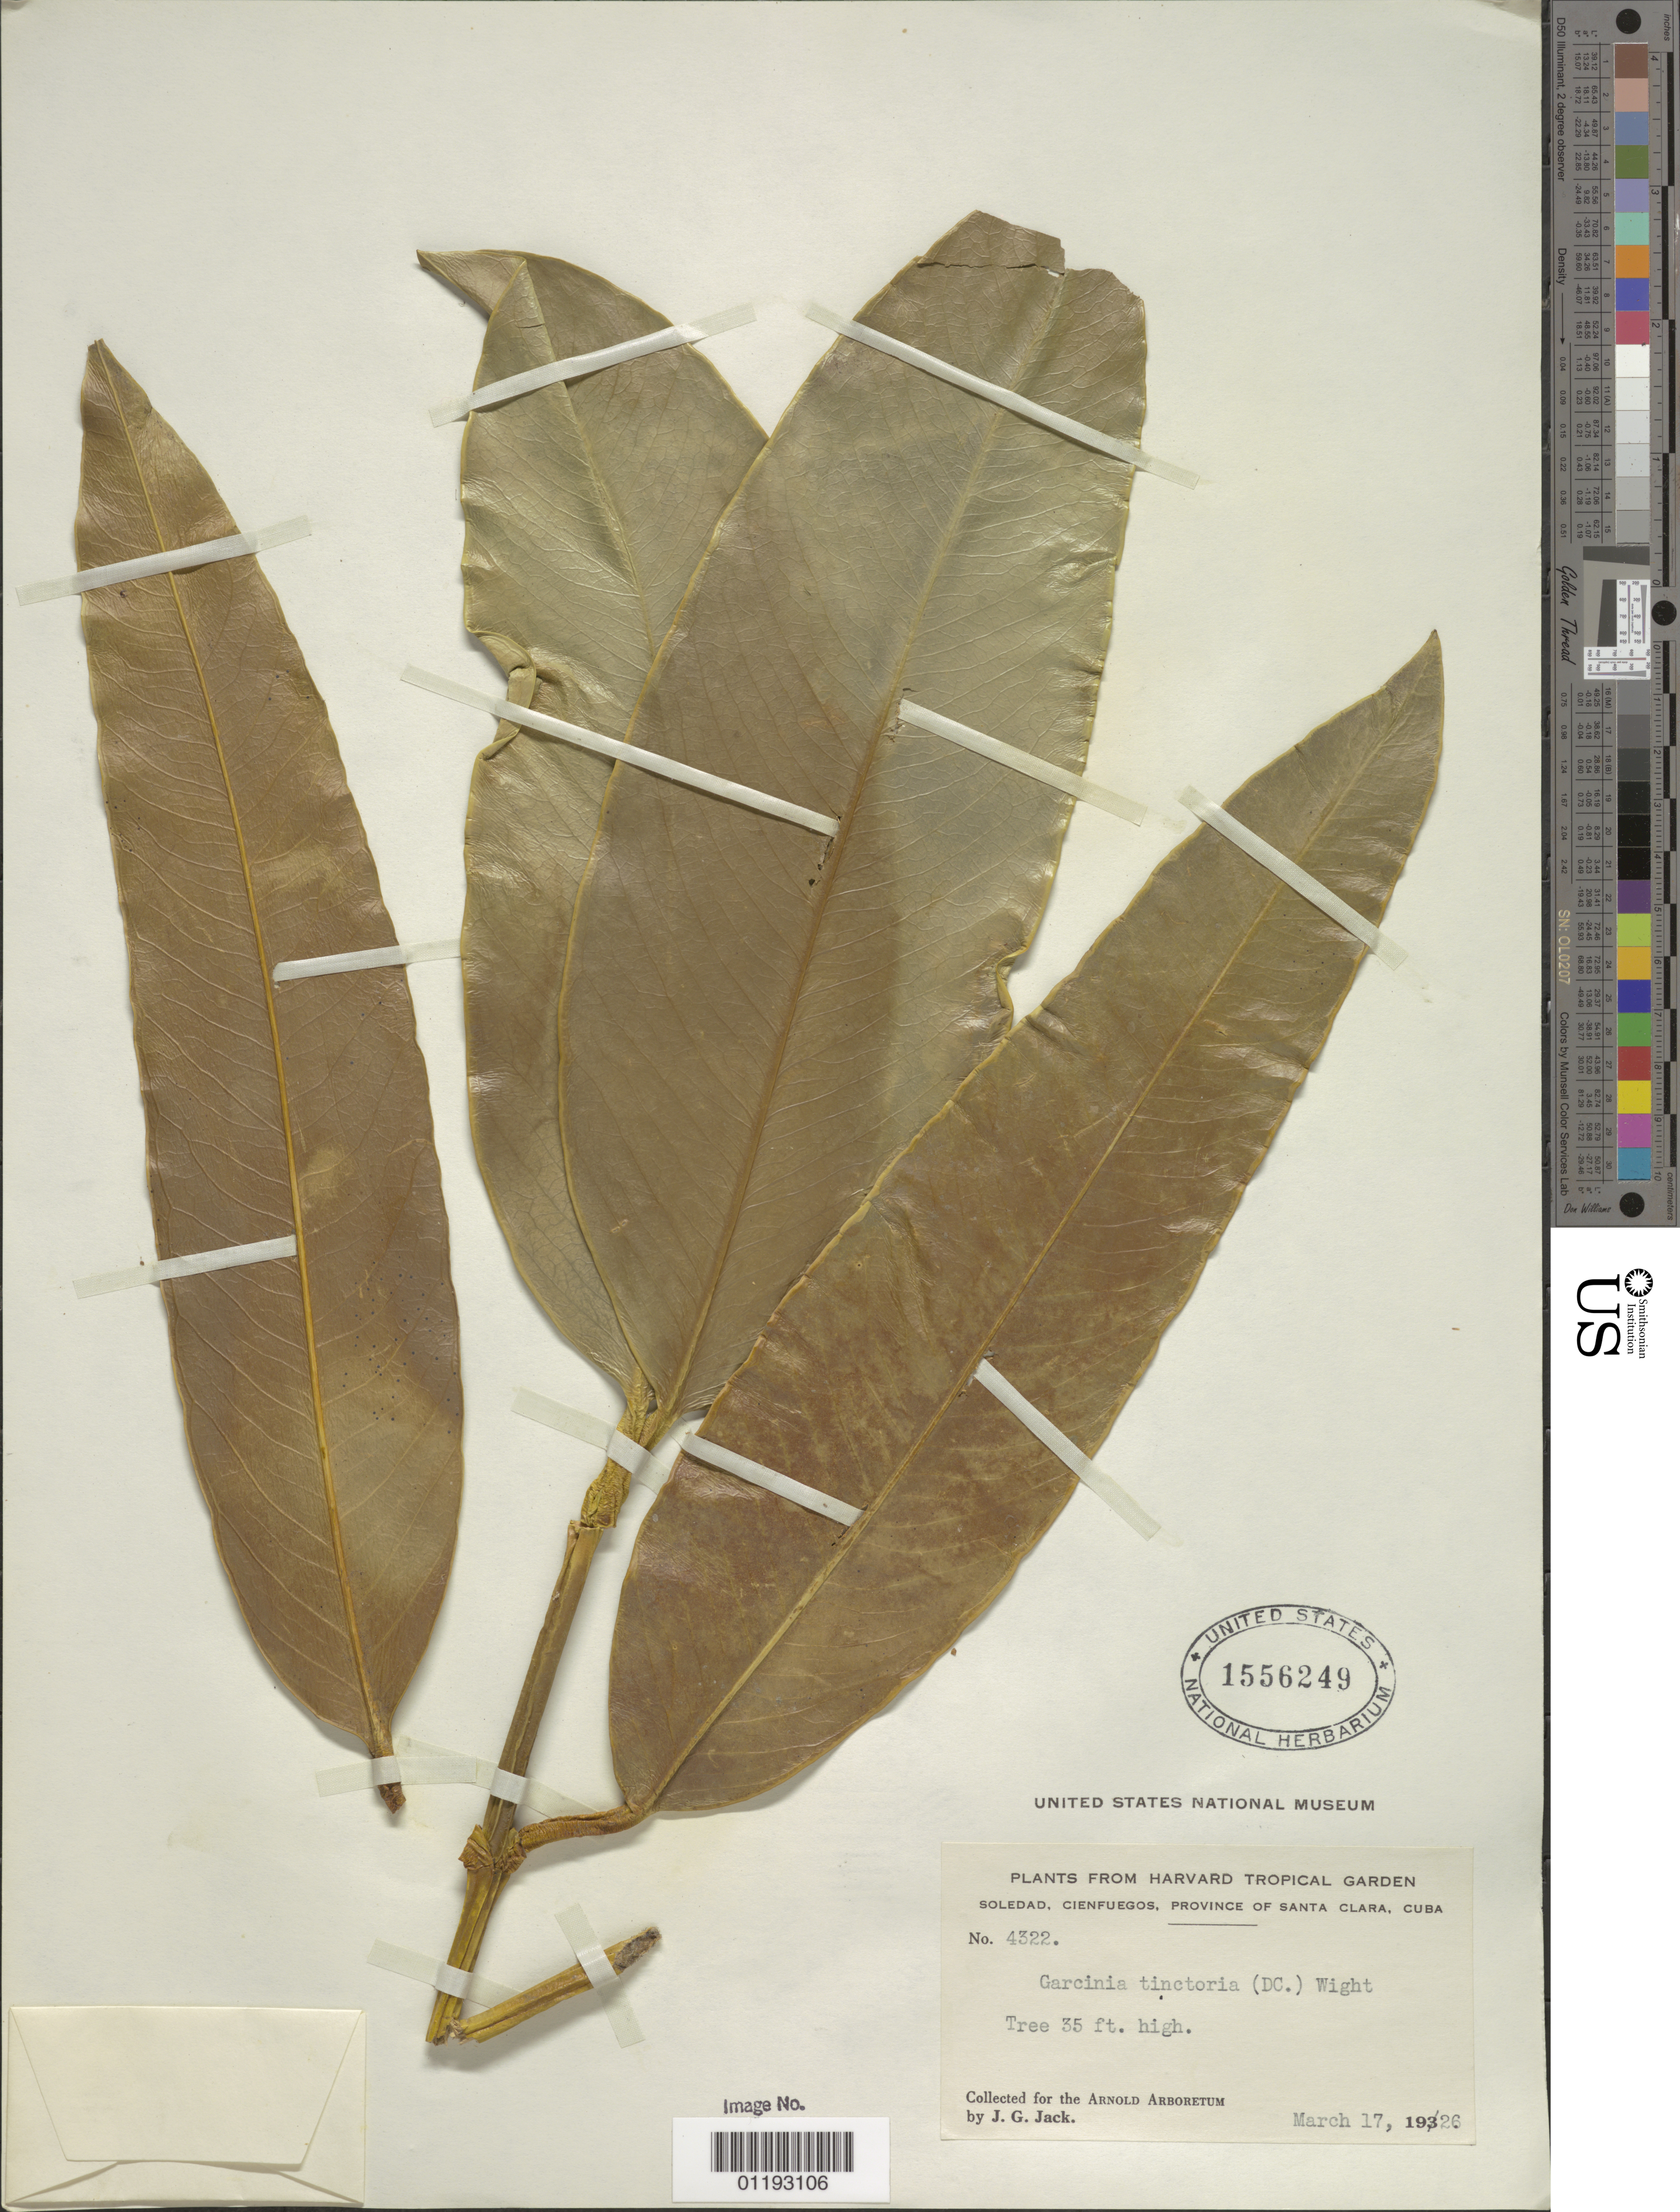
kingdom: Plantae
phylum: Tracheophyta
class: Magnoliopsida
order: Malpighiales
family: Clusiaceae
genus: Garcinia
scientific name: Garcinia tinctoria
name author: (DC.) Dunn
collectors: J. G. Jack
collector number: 4322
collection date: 1926-03-17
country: Cuba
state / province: Santa Clara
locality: Soledad, Cienfuegos, province of Santa Clara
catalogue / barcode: US 1556249